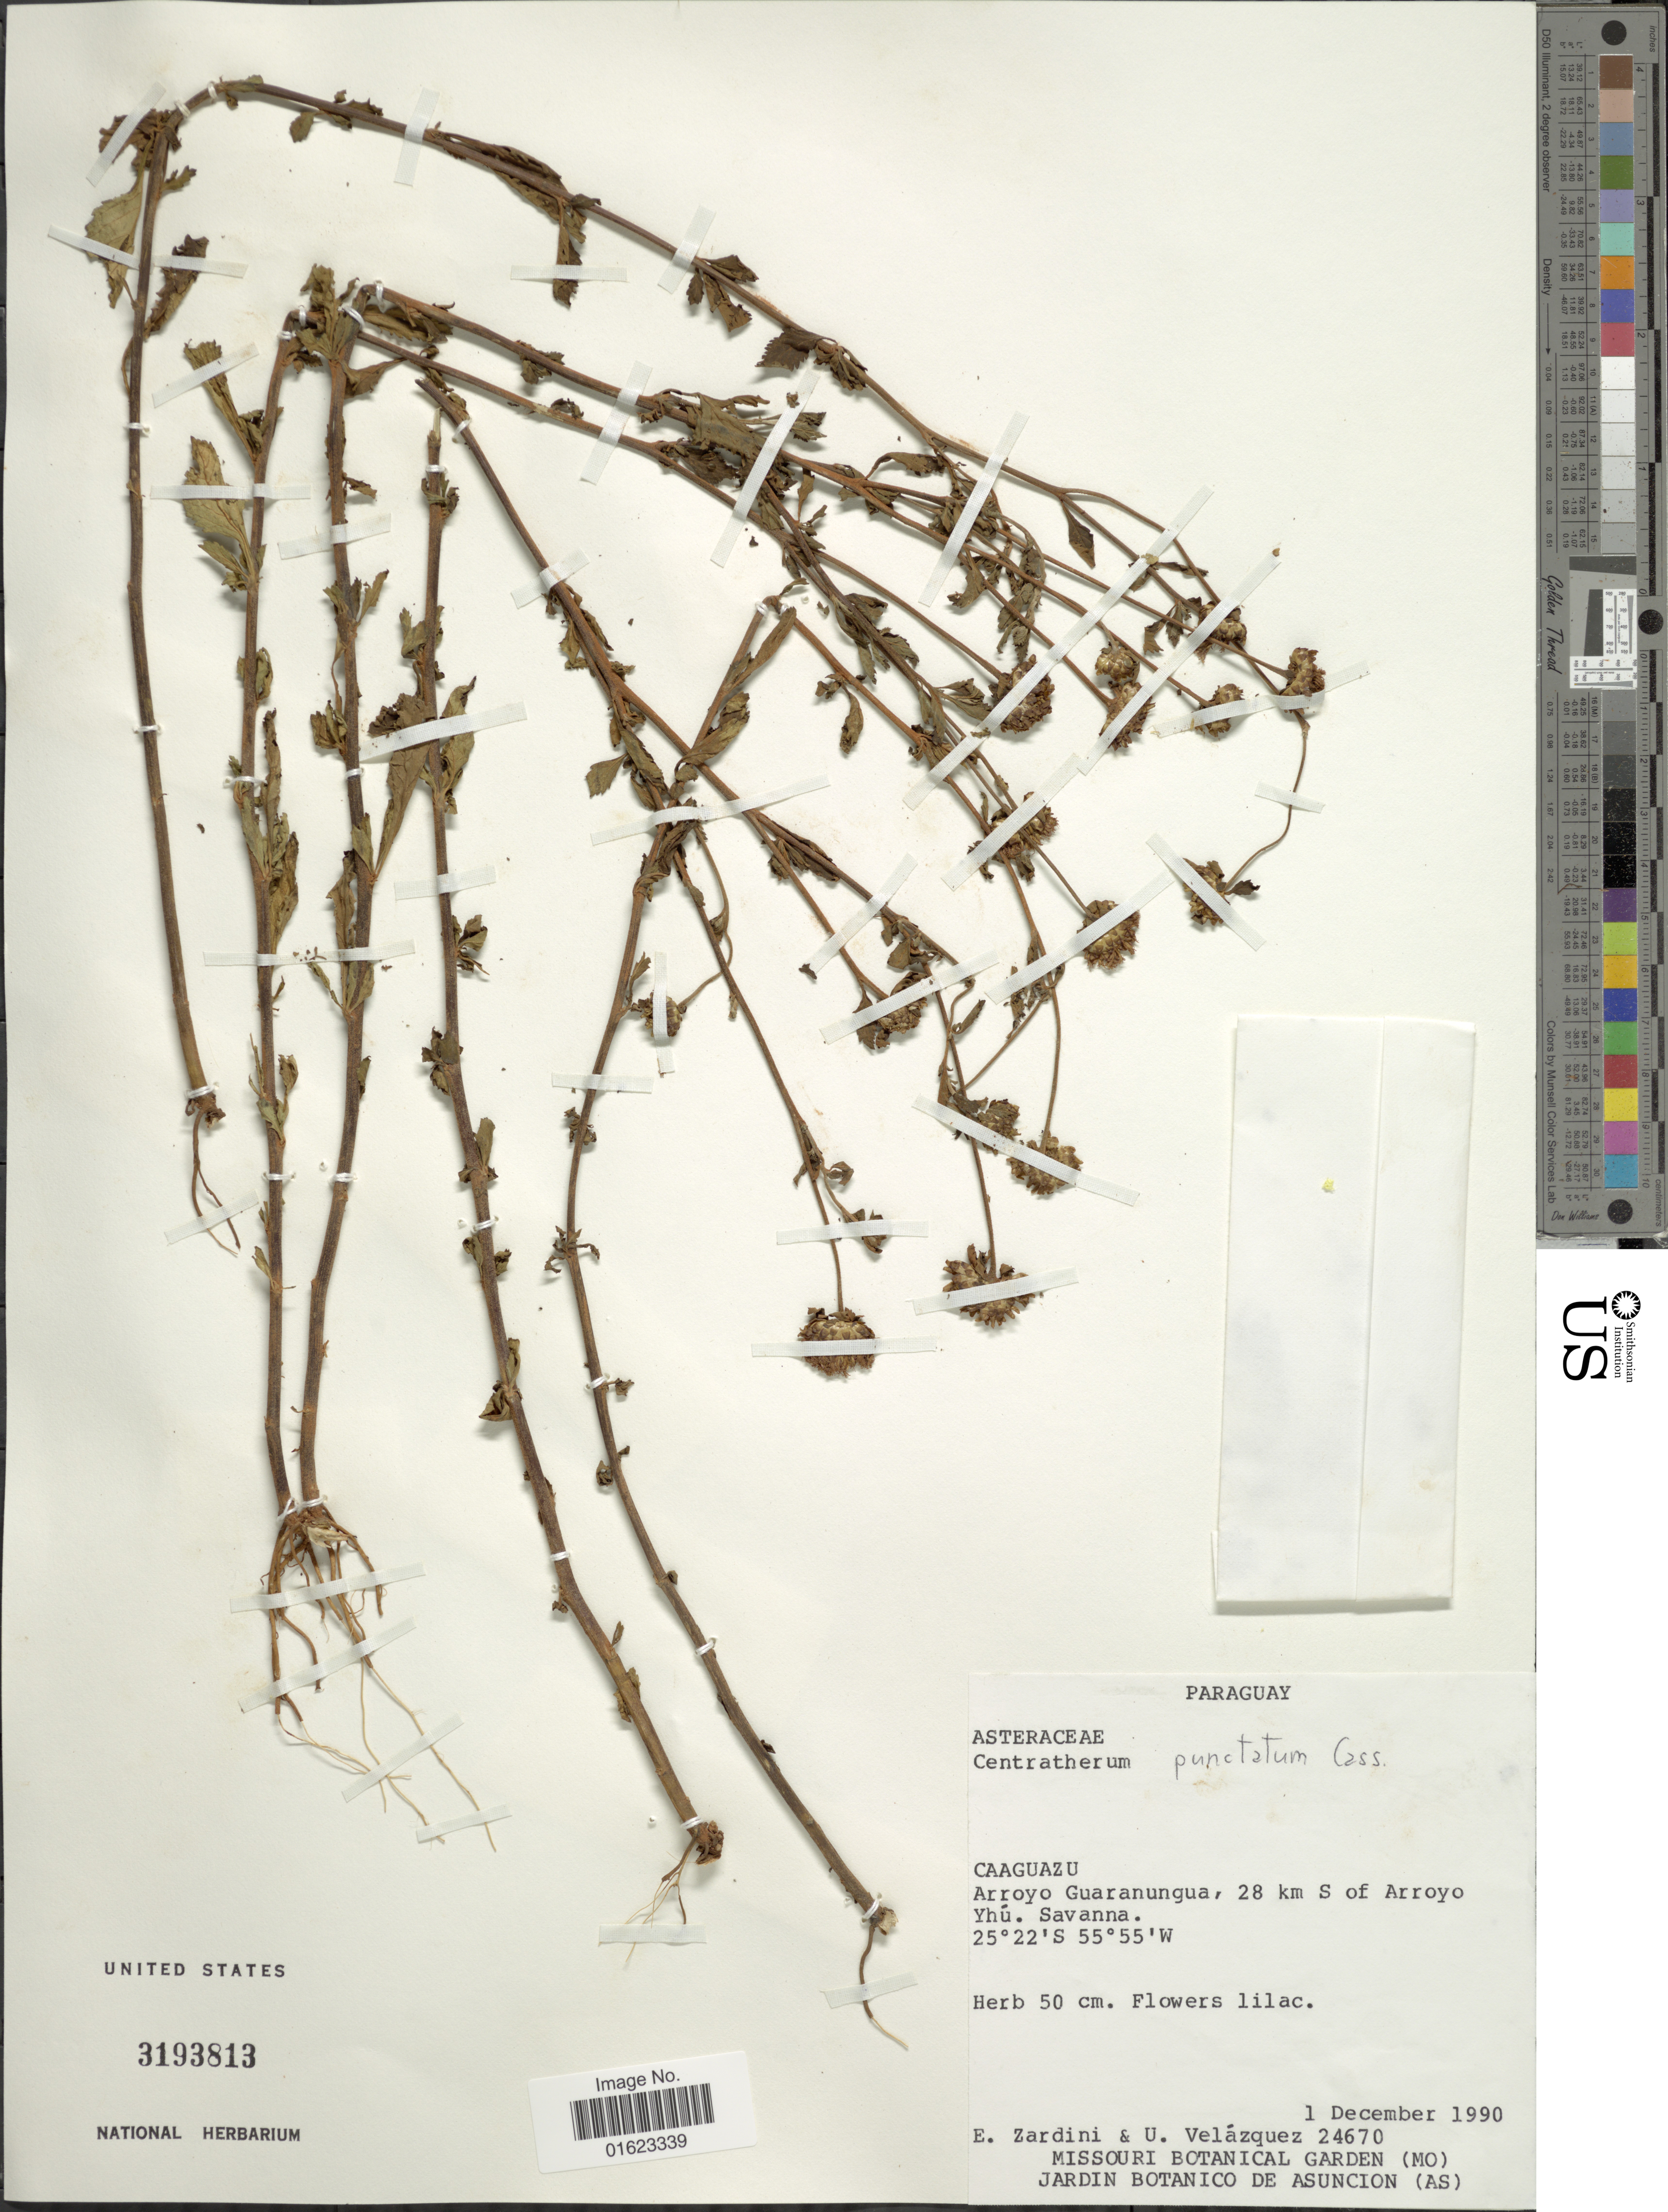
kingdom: Plantae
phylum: Tracheophyta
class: Magnoliopsida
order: Asterales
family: Asteraceae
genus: Centratherum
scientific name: Centratherum punctatum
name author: Cass.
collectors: E. M. Zardini & U. Velázquez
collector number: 24670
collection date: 1990-12-01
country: Paraguay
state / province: Caaguazu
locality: Caaguaza, Arroyo Guaranungua, 28 km S of Arroyo Yhu. Savanna.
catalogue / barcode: US 3193813